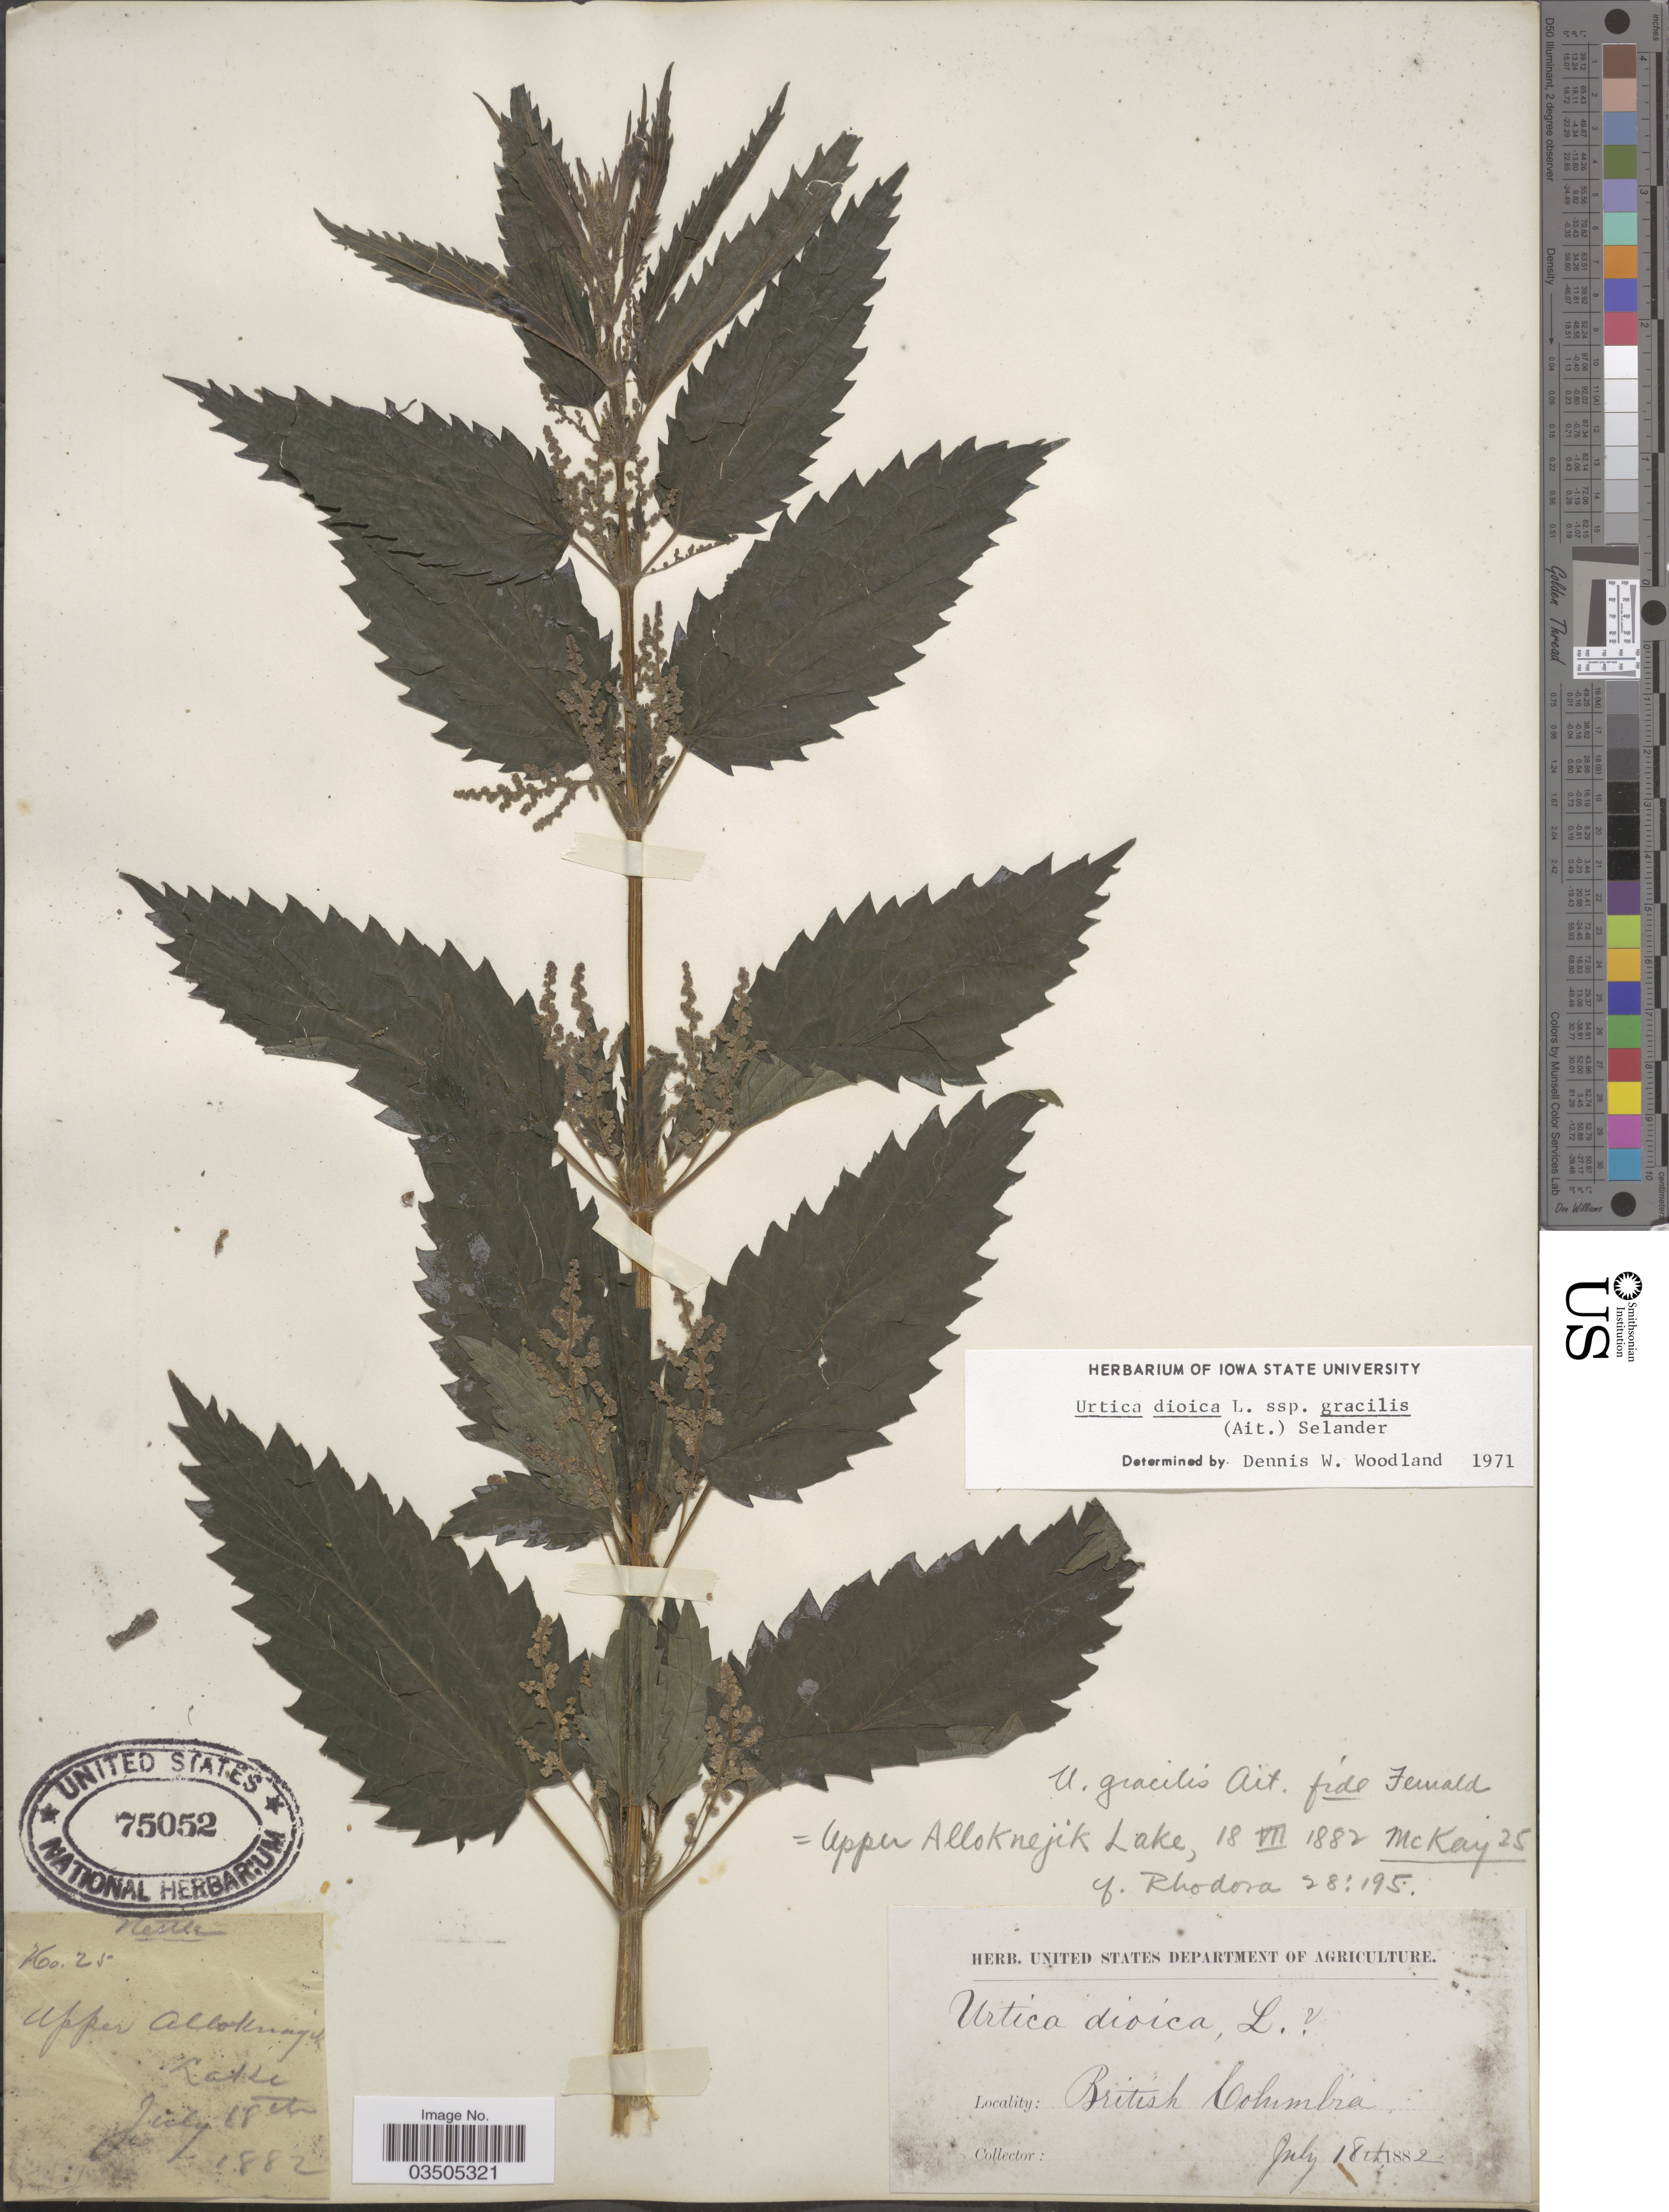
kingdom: Plantae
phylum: Tracheophyta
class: Magnoliopsida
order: Rosales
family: Urticaceae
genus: Urtica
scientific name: Urtica dioica subsp. gracilis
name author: L.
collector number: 25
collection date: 1882-07-18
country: Canada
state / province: British Columbia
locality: Upper Alloknejik Lake.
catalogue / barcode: US 75052